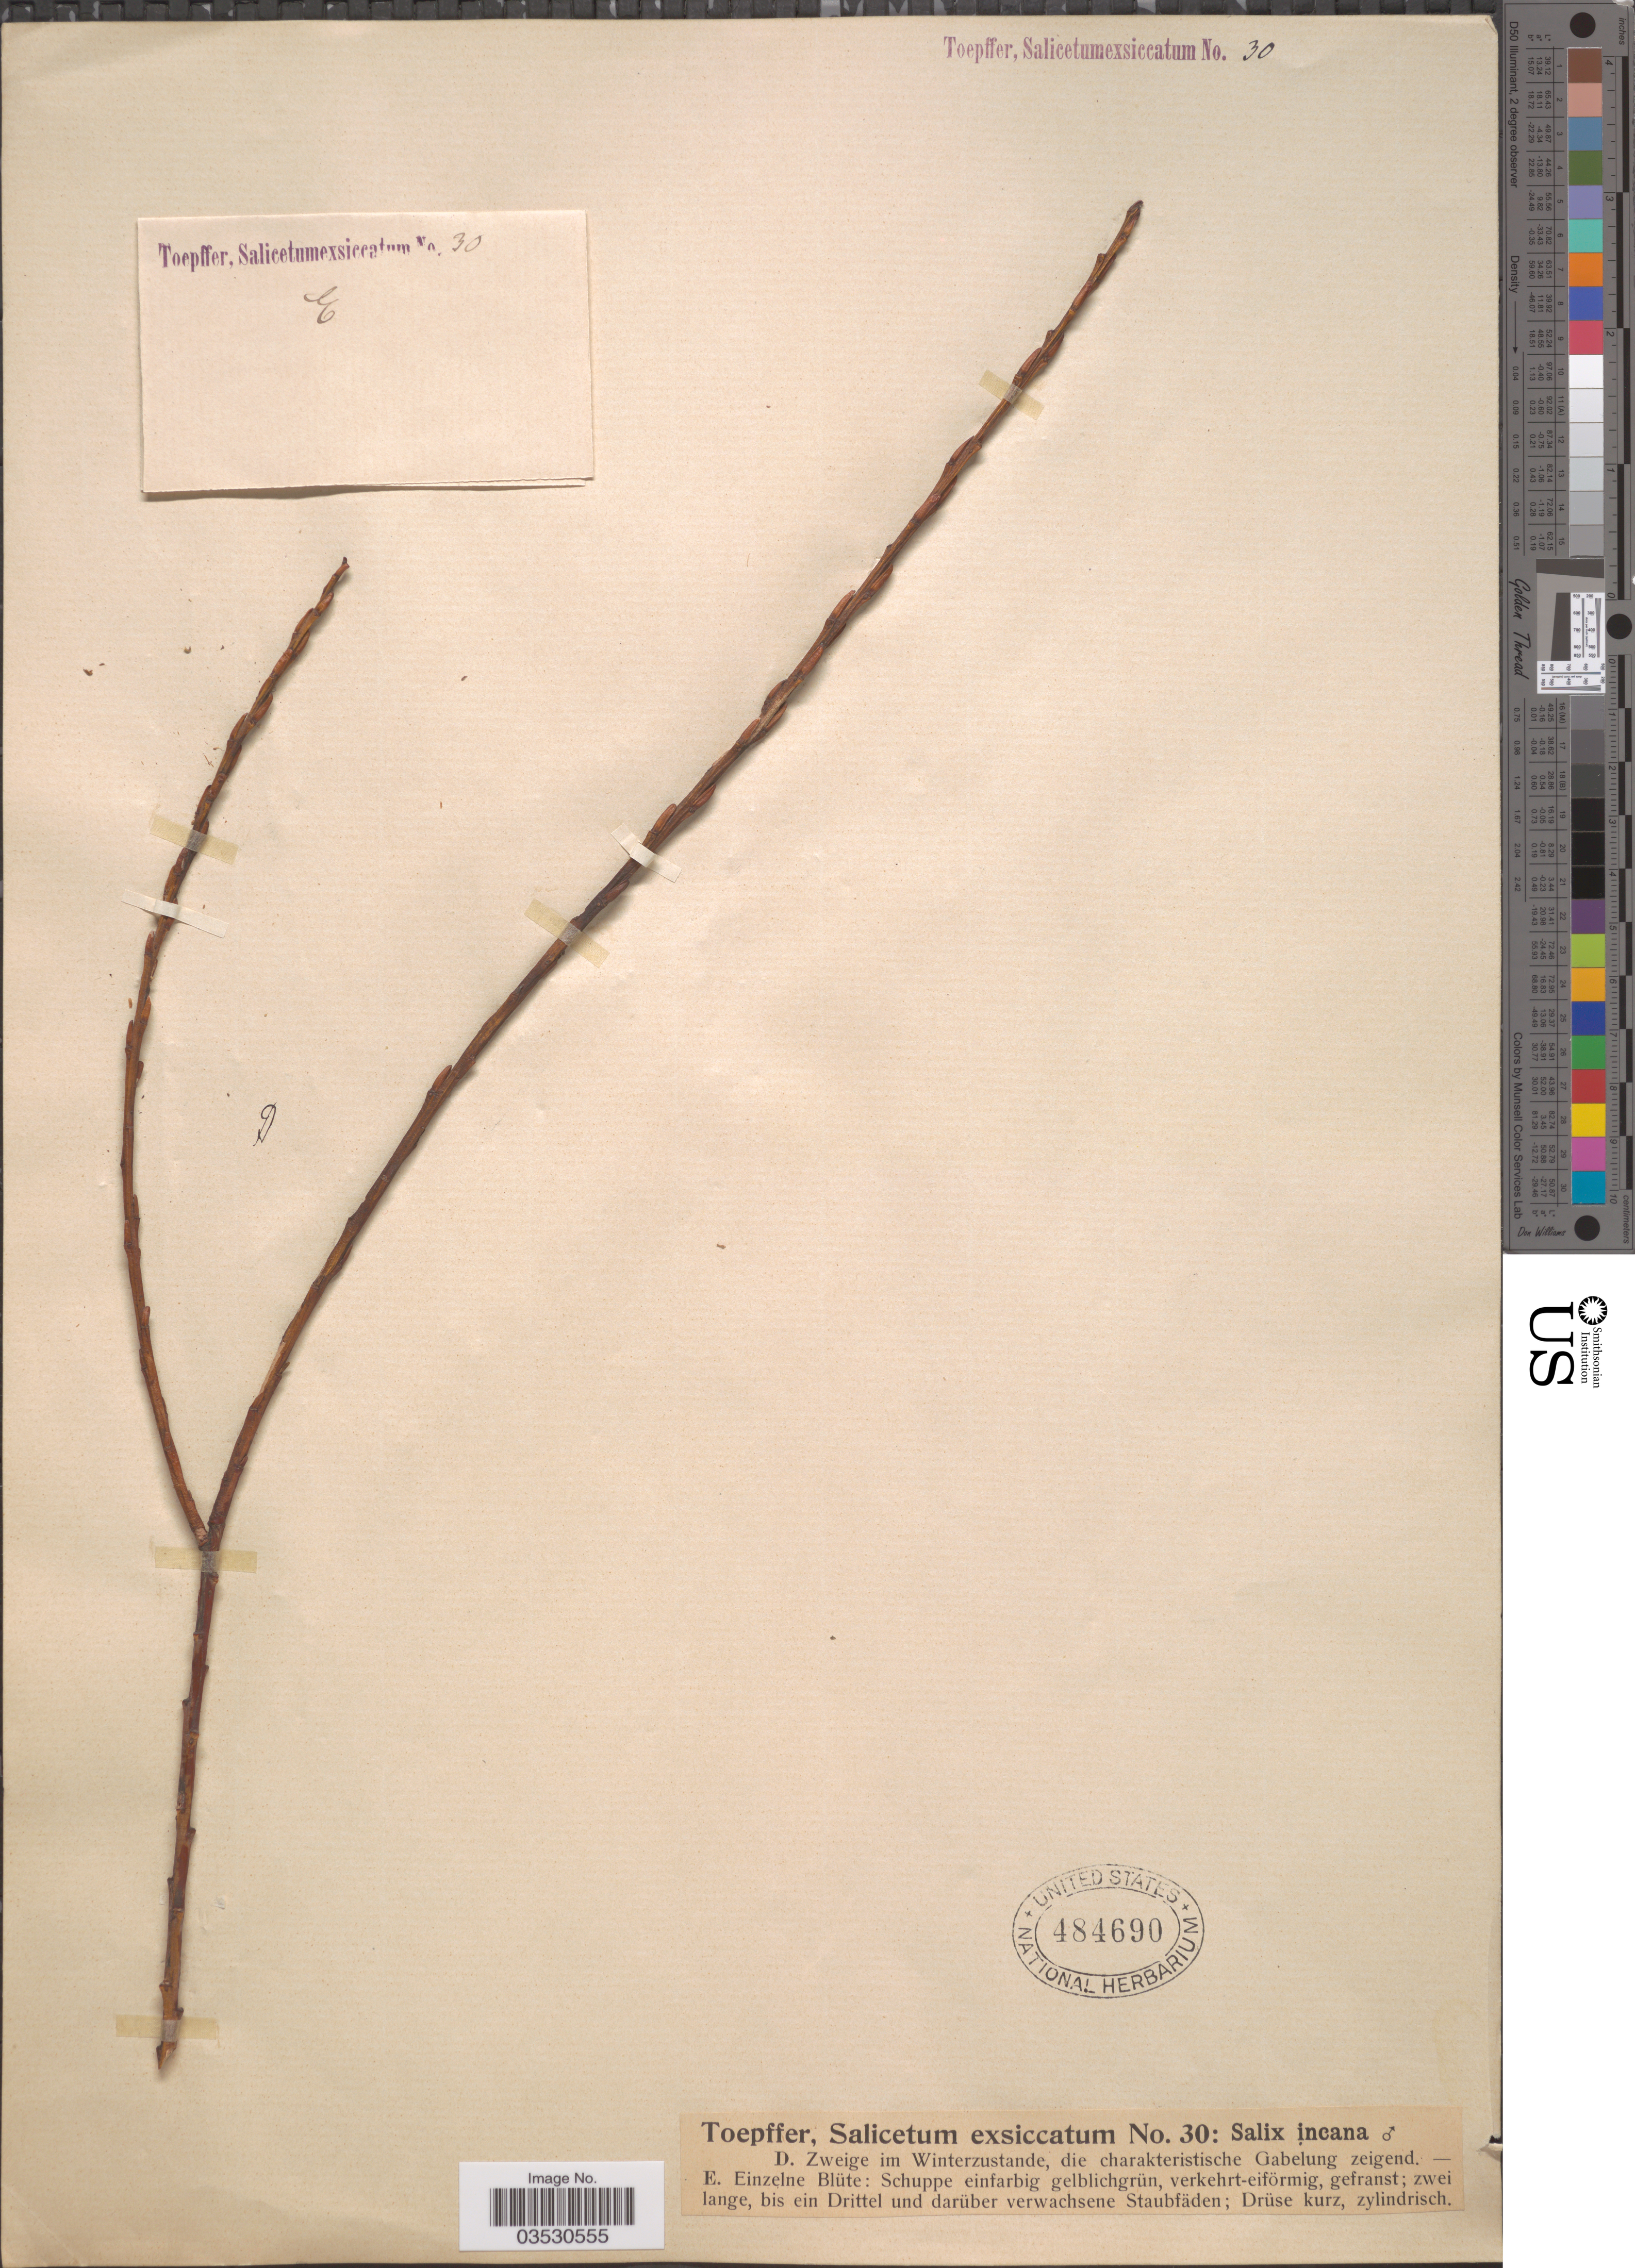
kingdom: Plantae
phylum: Tracheophyta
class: Magnoliopsida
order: Malpighiales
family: Salicaceae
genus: Salix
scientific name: Salix incana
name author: Michx.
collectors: A. Toepffer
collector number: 30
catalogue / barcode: US 484690